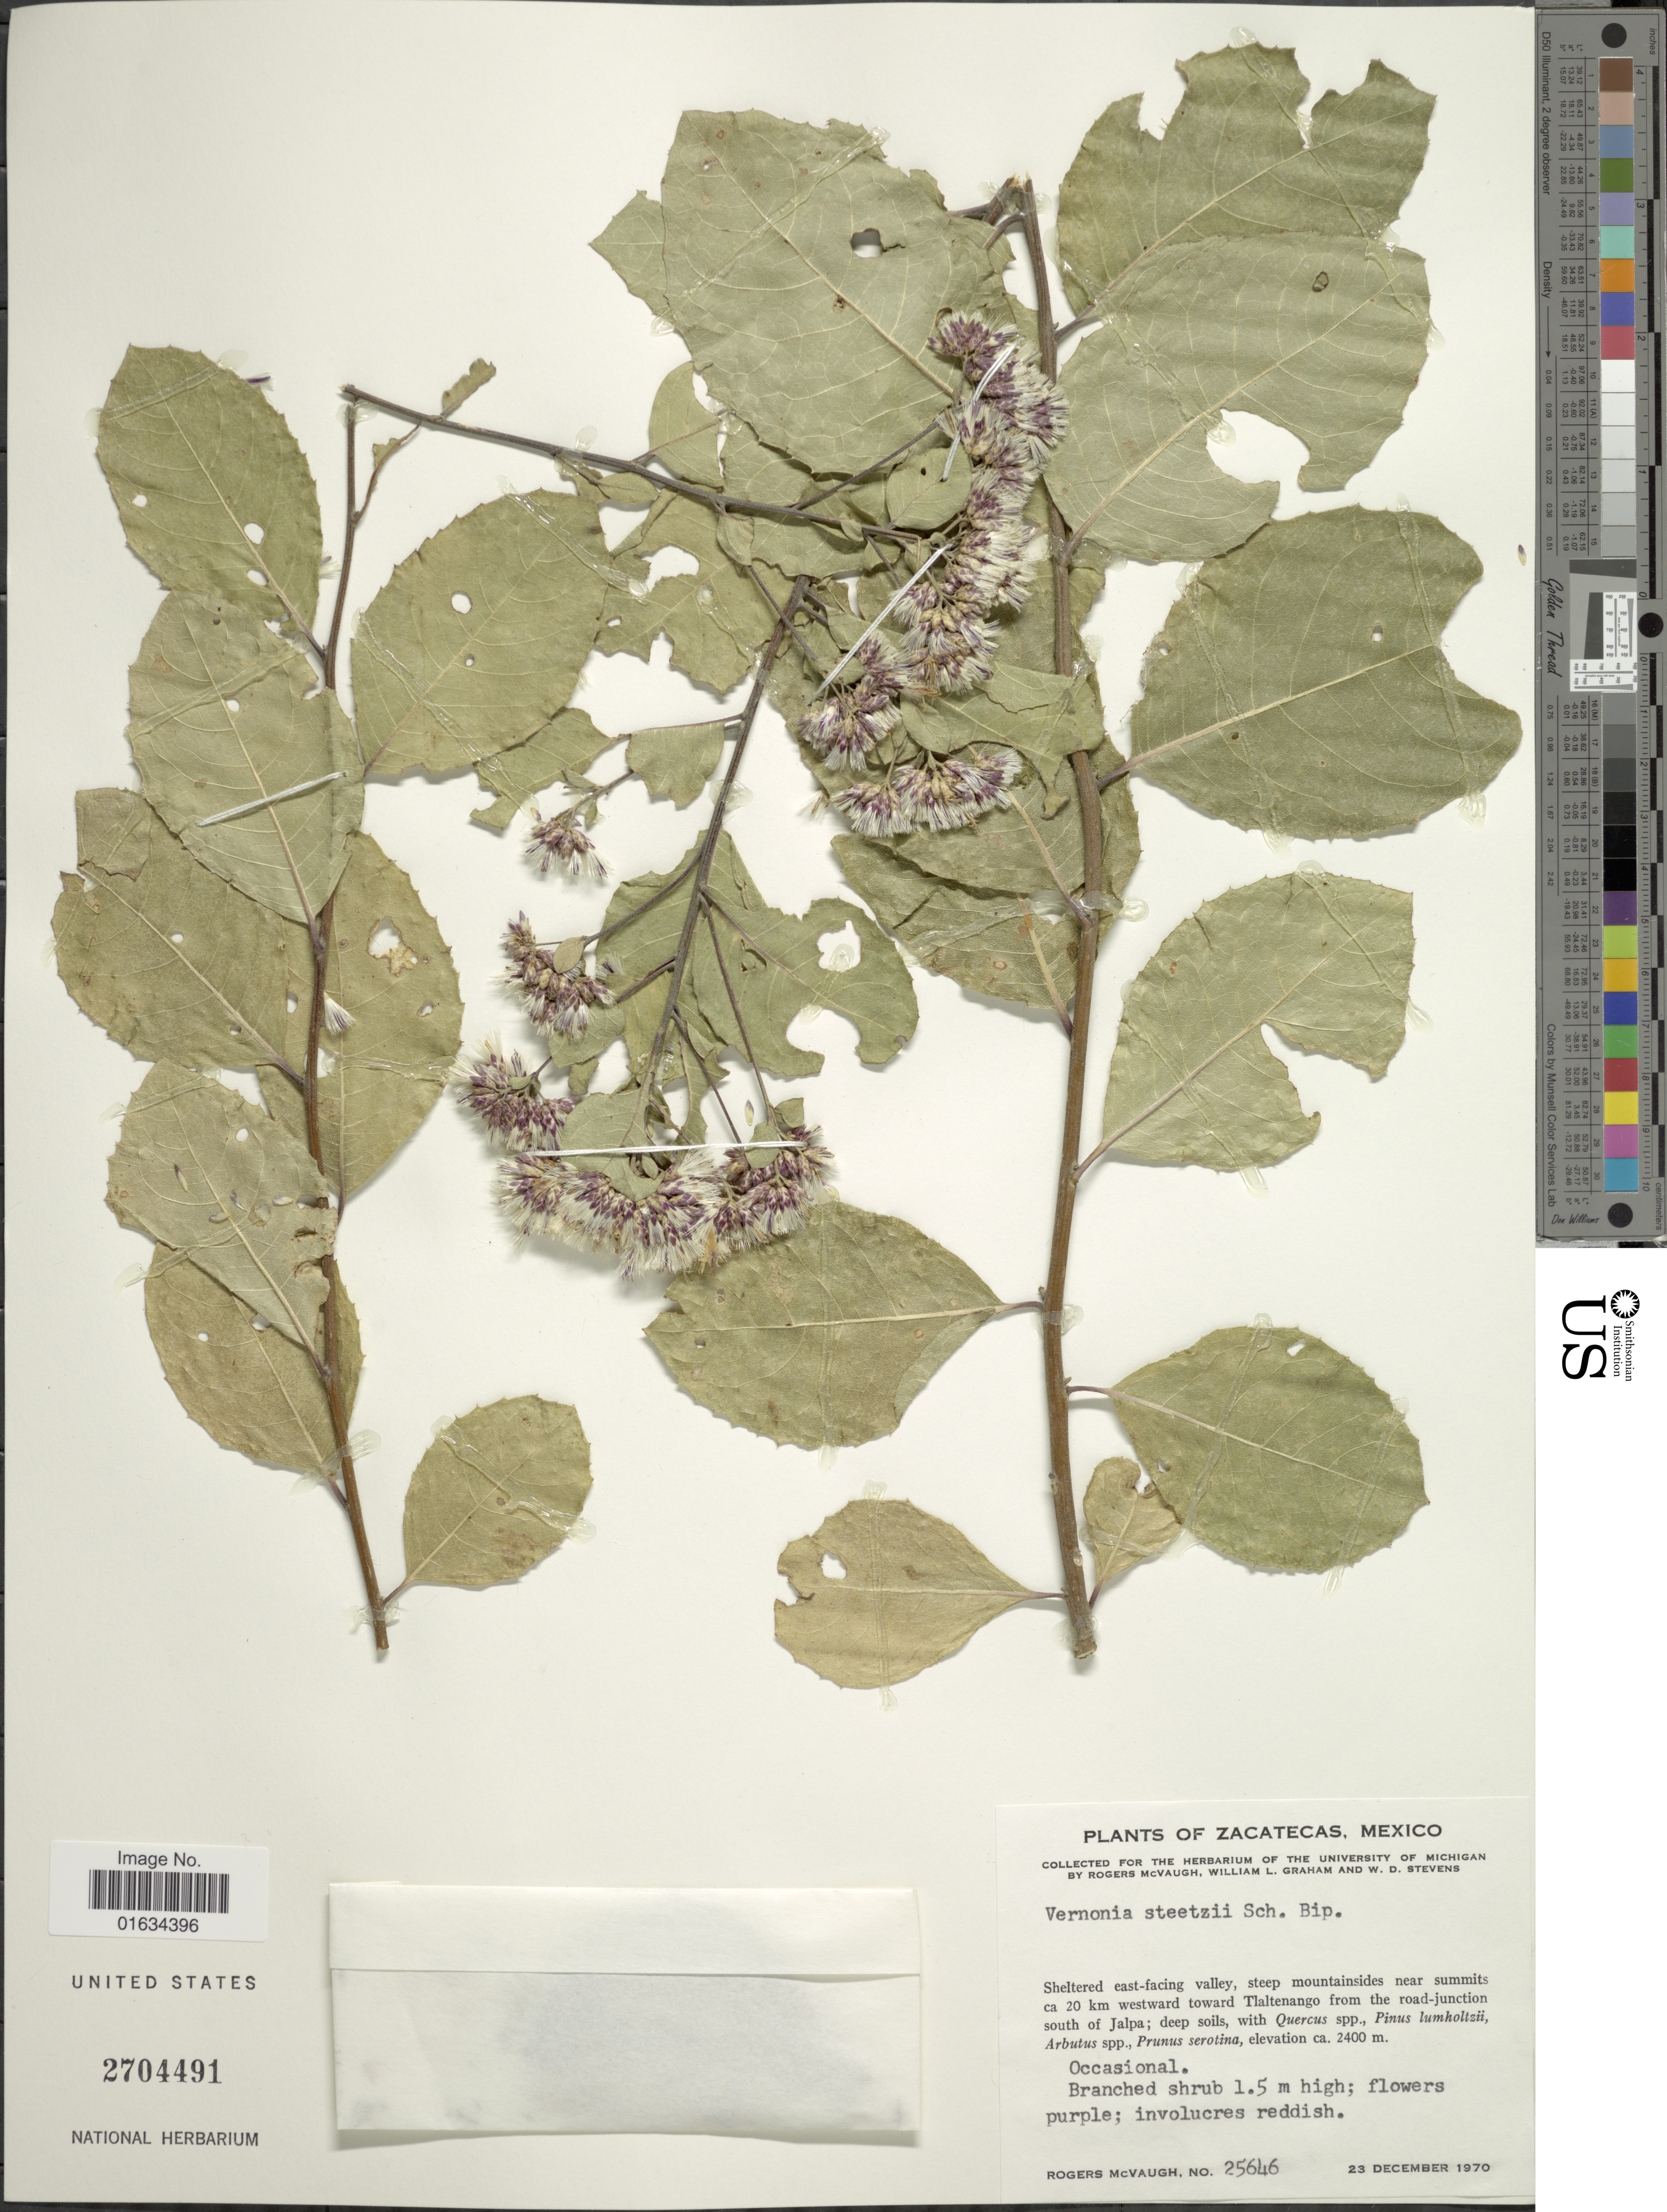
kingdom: Plantae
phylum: Tracheophyta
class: Magnoliopsida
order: Asterales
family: Asteraceae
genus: Critoniopsis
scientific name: Critoniopsis foliosa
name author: (Benth.) H. Rob.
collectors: R. McVaugh, W. Graham & W. D. Stevens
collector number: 25646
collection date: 1970-12-23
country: Mexico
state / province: Zacatecas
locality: Sheltered east-facing valley, steep mountainsides near summits ca 20 km westward toward Tlaltenango from the road-junction south of Jalpa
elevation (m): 2400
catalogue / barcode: US 2704491